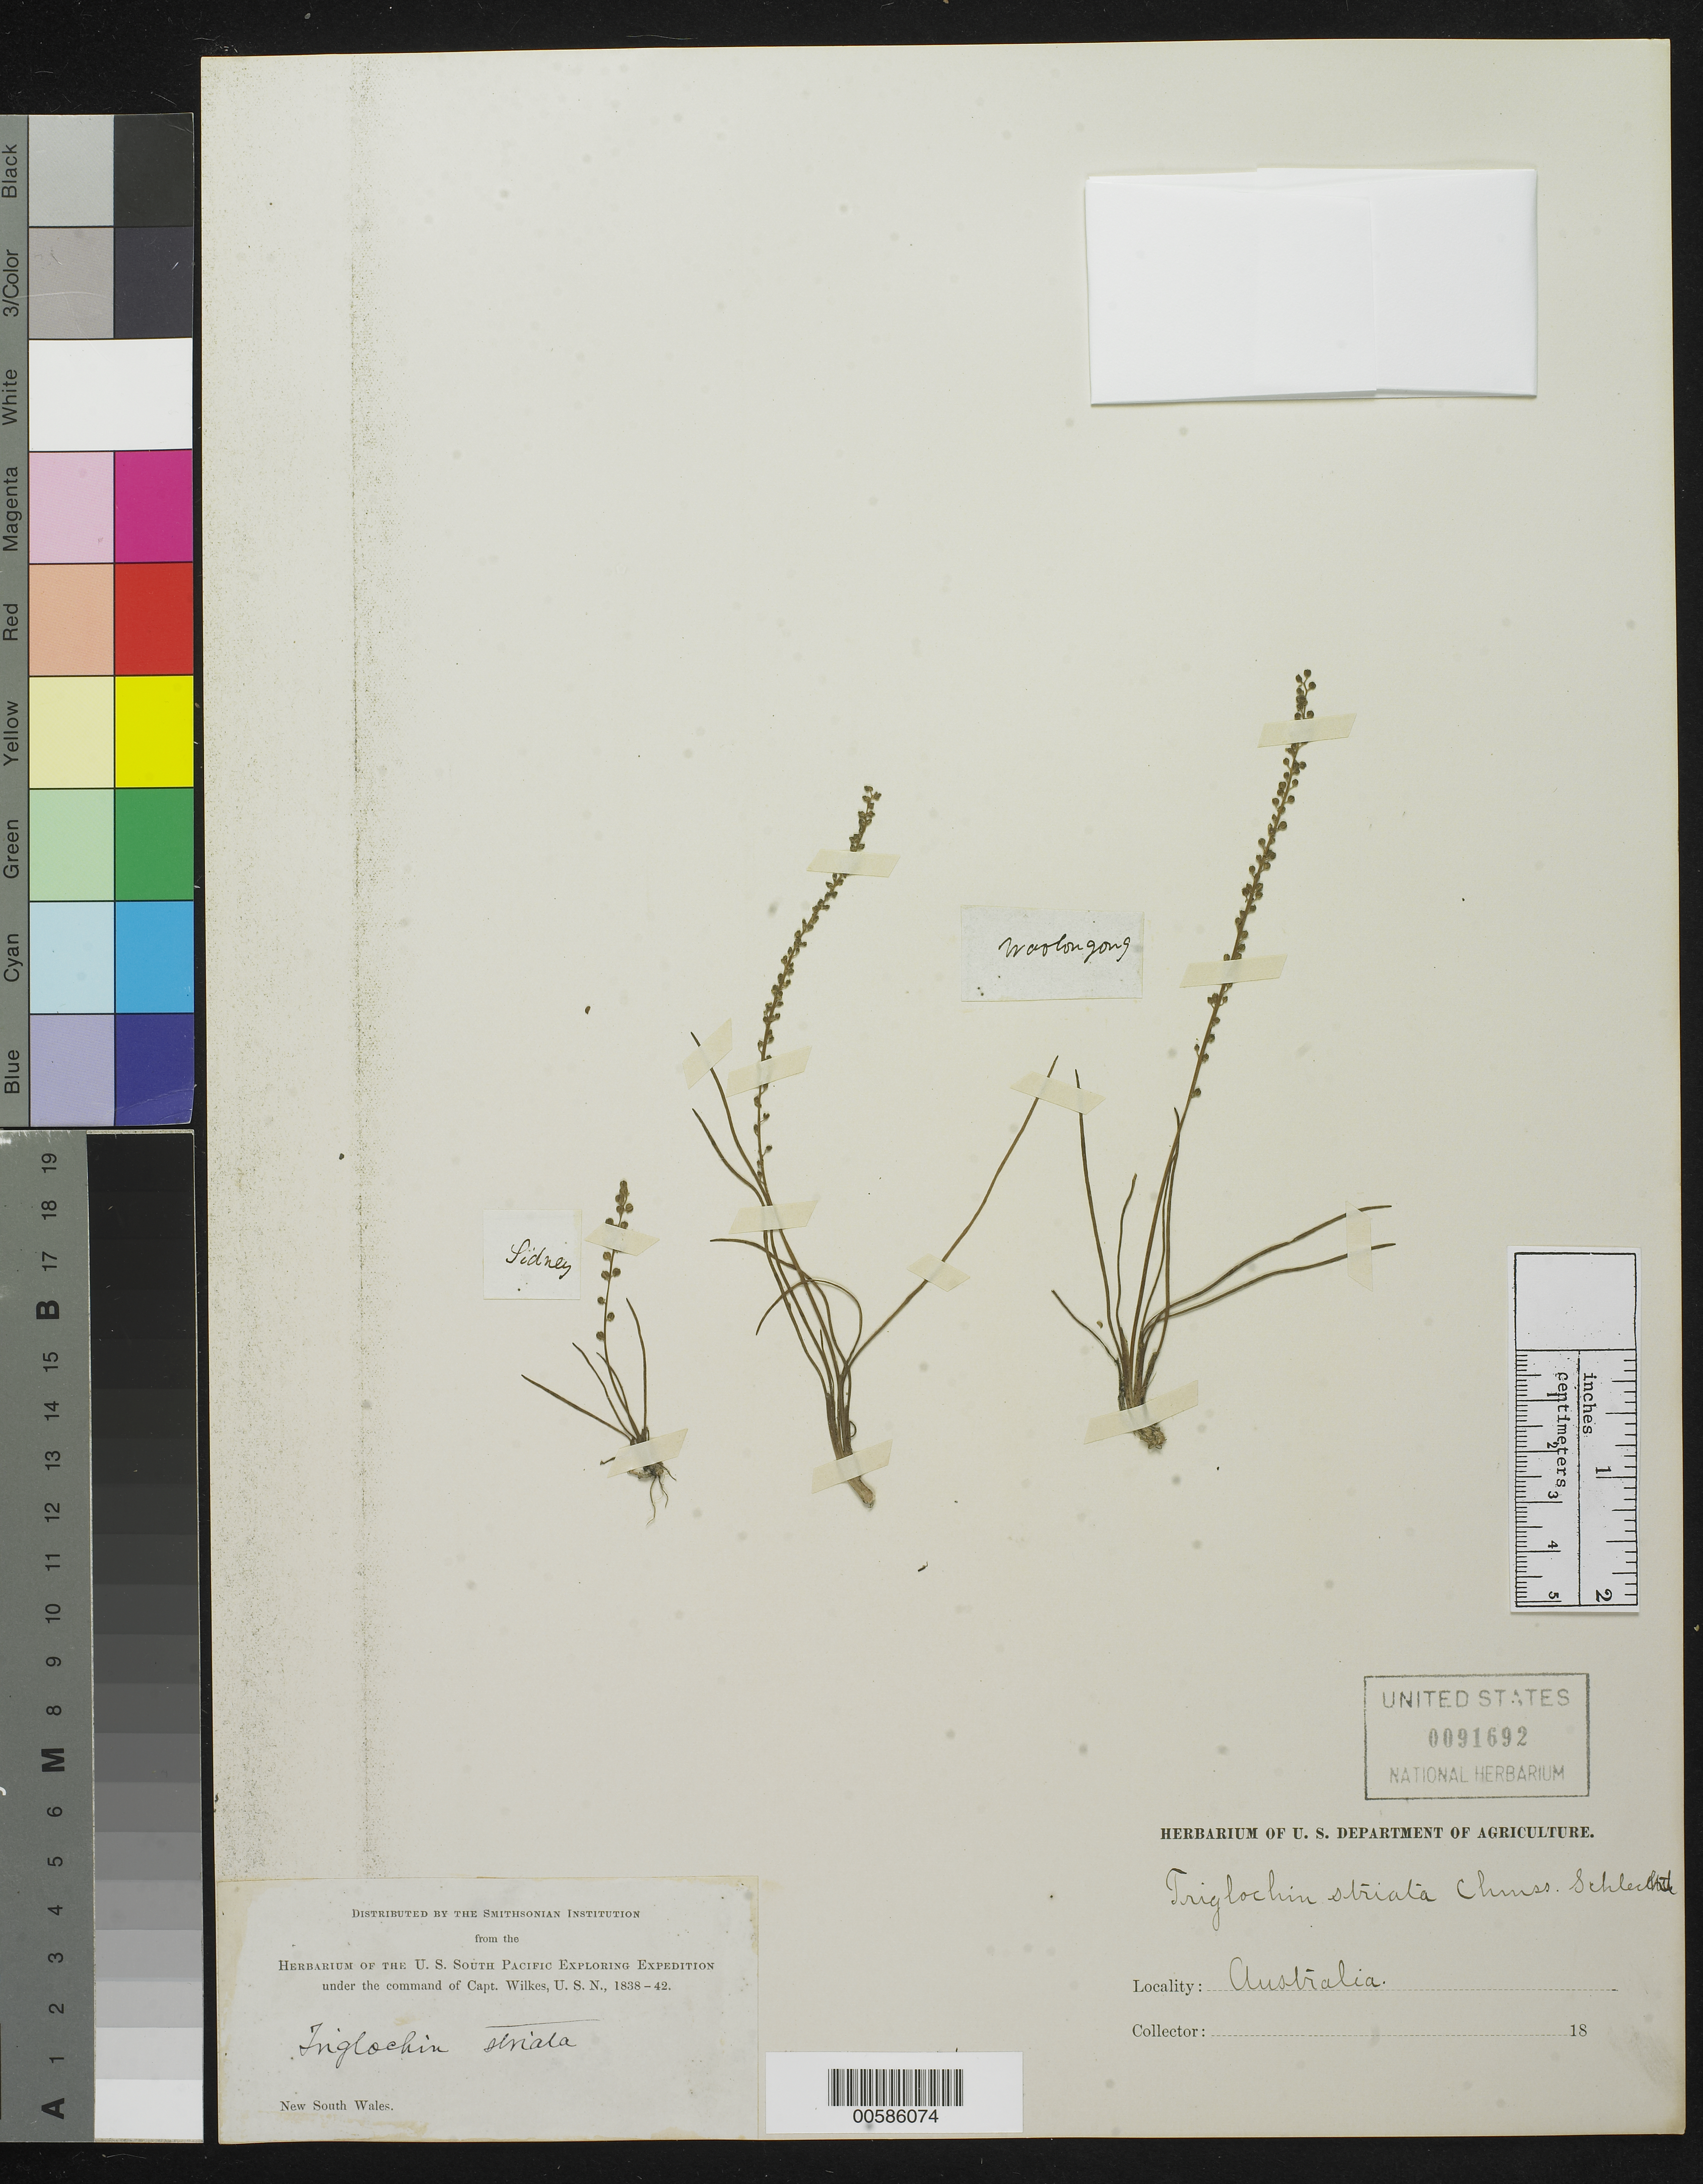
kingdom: Plantae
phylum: Tracheophyta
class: Liliopsida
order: Alismatales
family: Juncaginaceae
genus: Triglochin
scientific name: Triglochin striata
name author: Ruiz & Pav.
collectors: Wilkes Explor. Exped.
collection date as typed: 1832 to -- --- 1842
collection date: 1832/1842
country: Australia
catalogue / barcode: US 91692